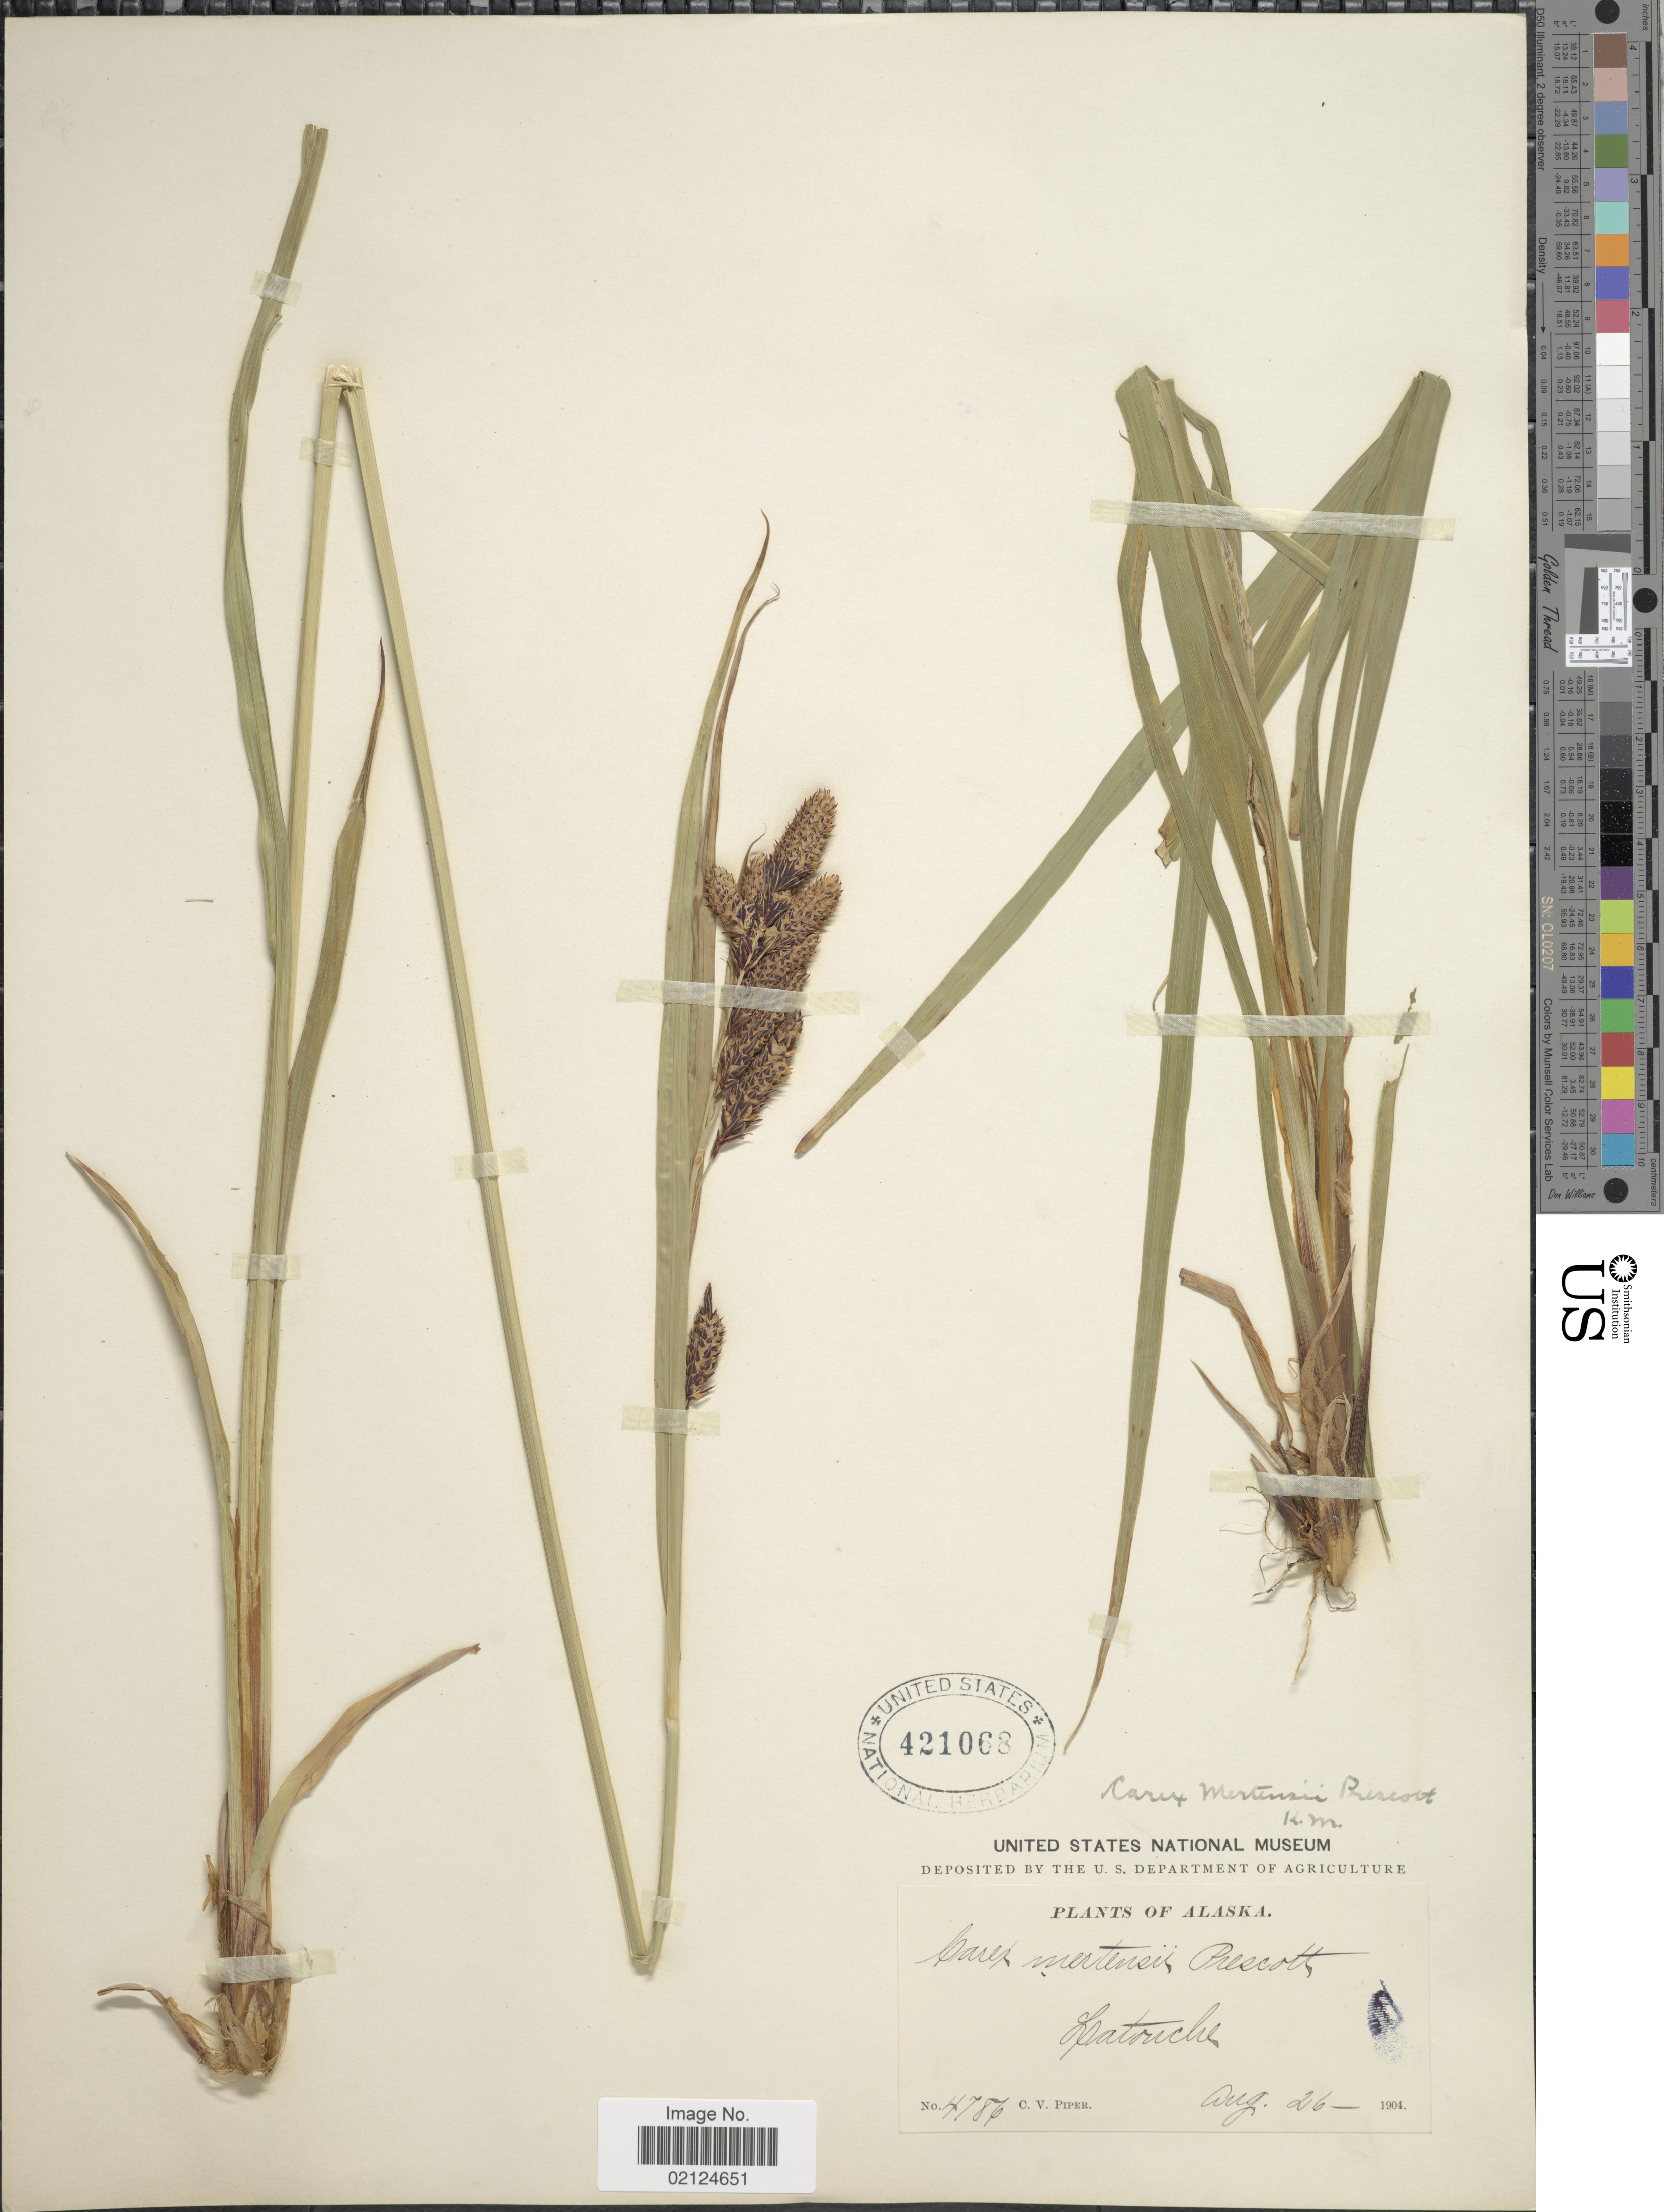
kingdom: Plantae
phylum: Tracheophyta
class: Liliopsida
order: Poales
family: Cyperaceae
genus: Carex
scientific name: Carex mertensii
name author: J.D. Prescott ex Bong.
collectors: C. V. Piper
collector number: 4786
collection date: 1904-08-26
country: United States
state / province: Alaska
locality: Latouche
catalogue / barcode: US 421068